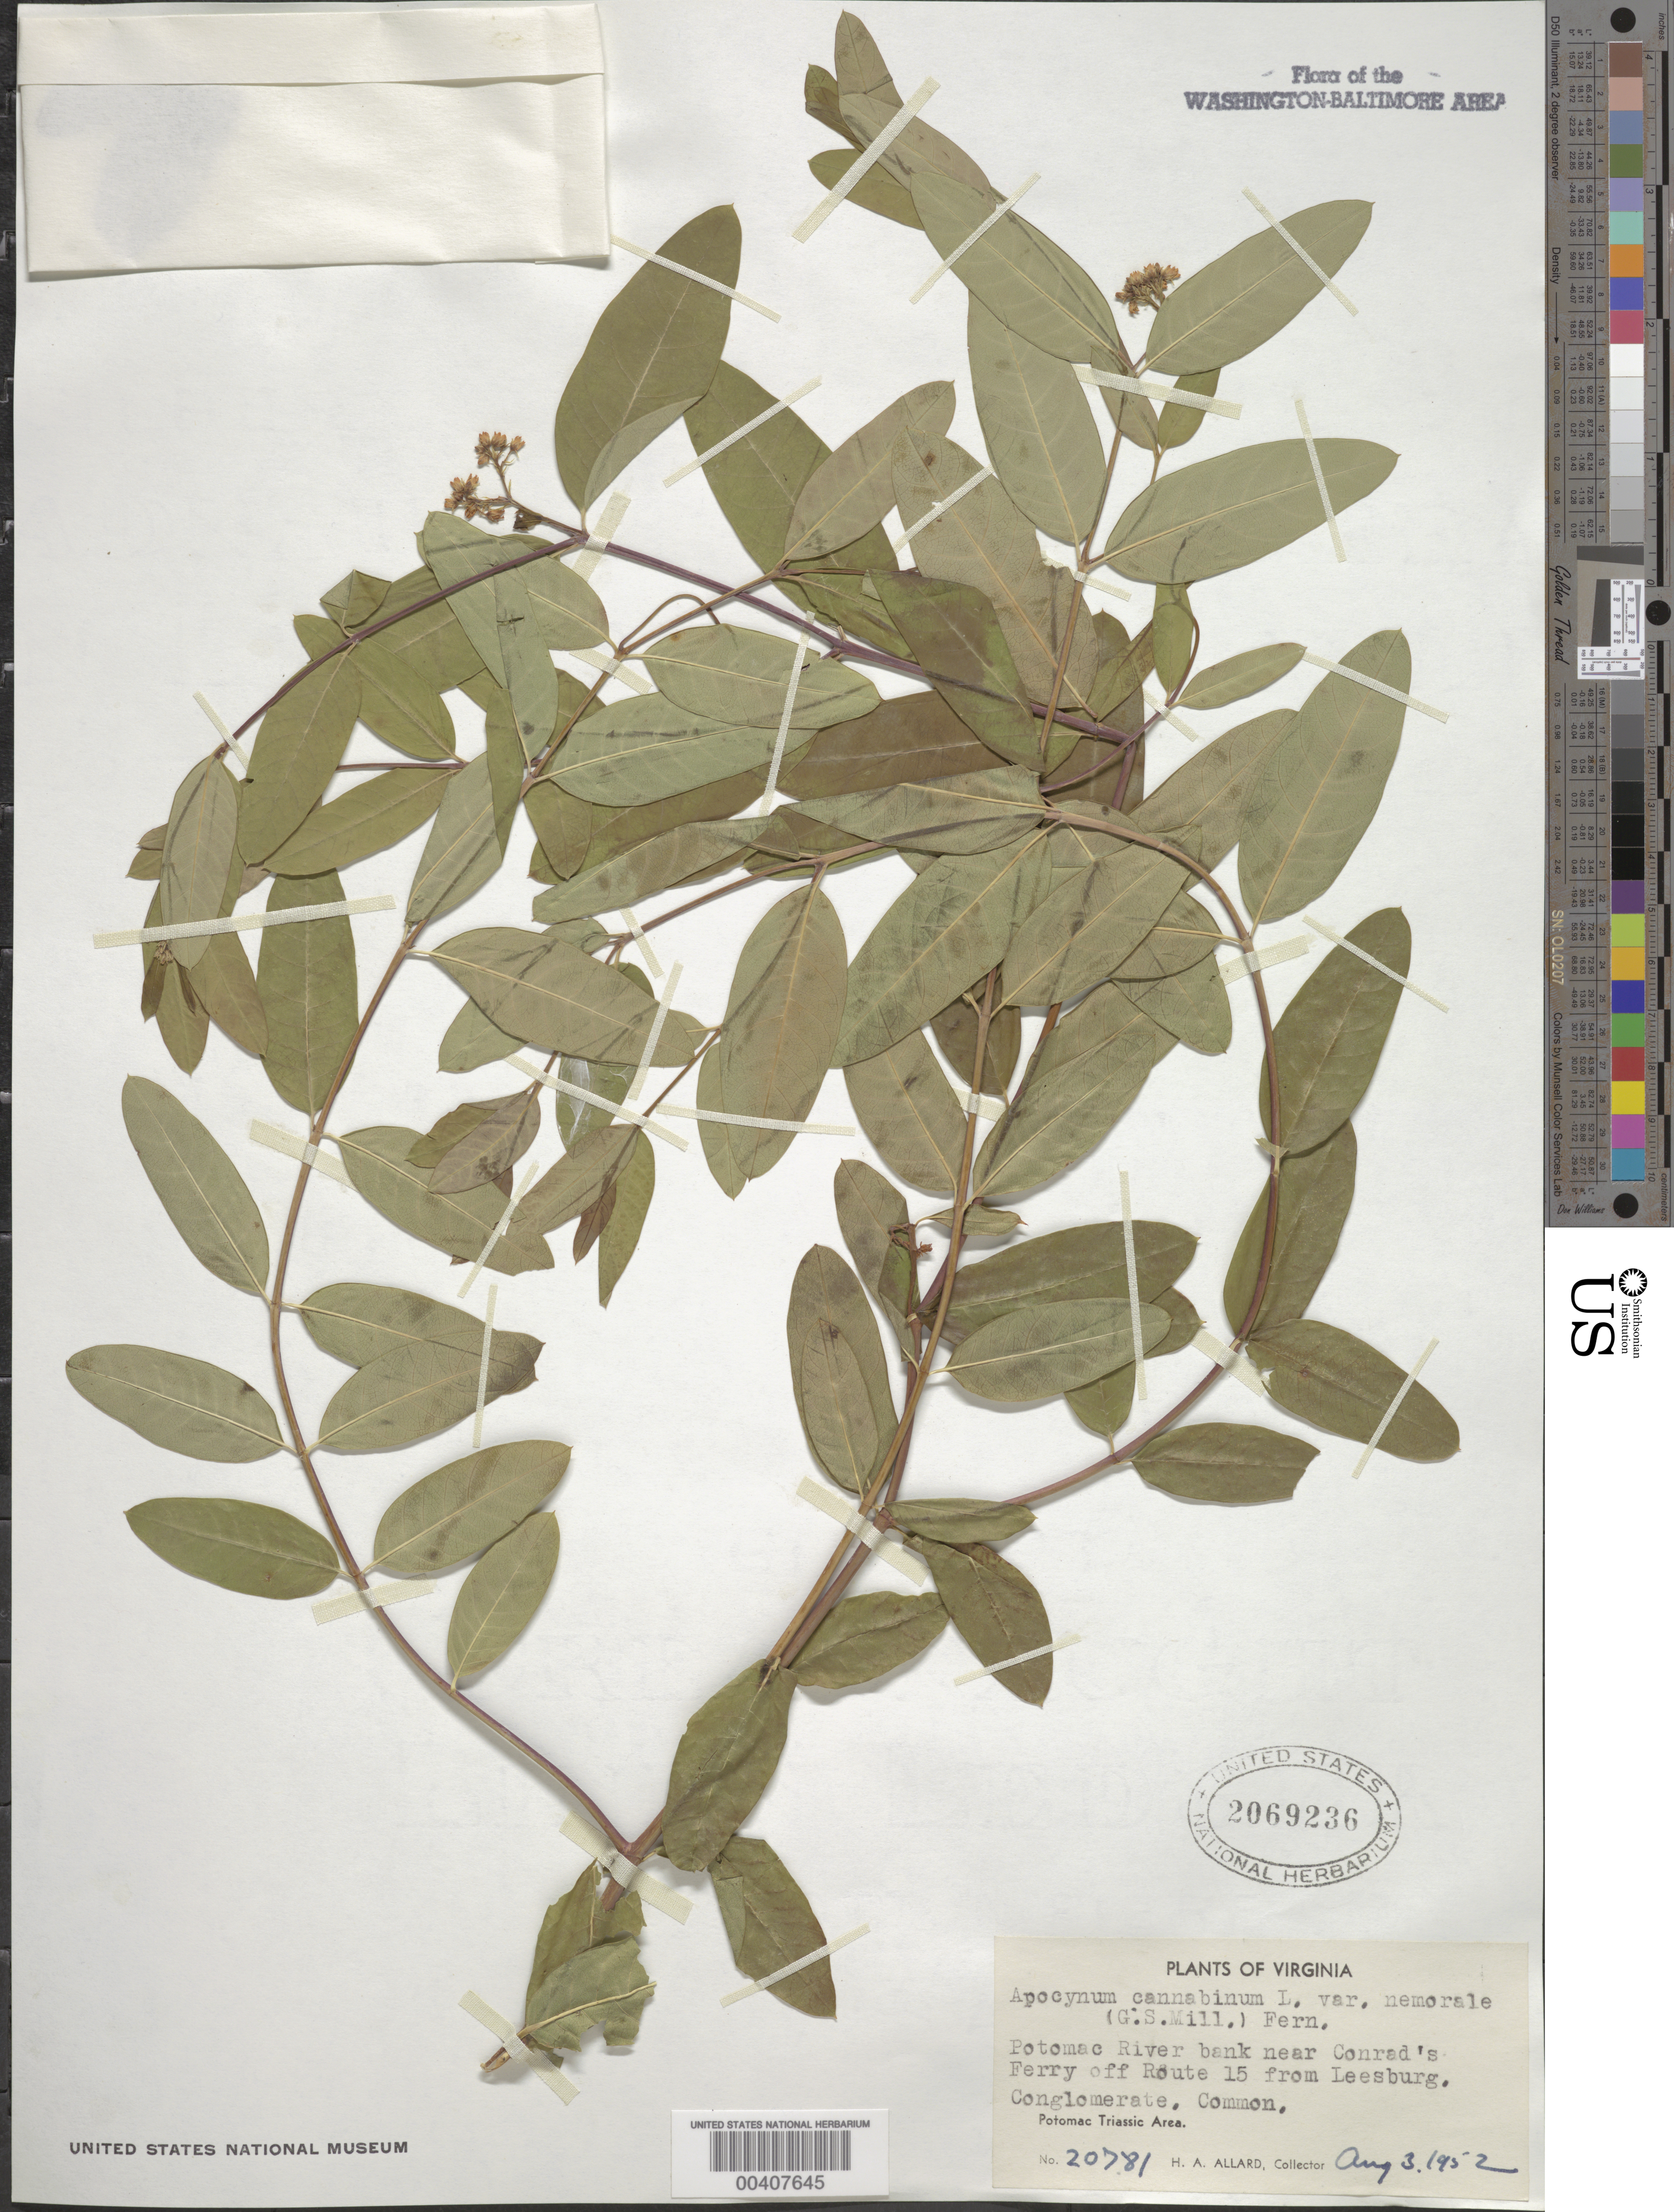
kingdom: Plantae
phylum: Tracheophyta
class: Magnoliopsida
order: Gentianales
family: Apocynaceae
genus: Apocynum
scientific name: Apocynum cannabinum var. nemorale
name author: (G.S. Mill.) Fernald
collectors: H. A. Allard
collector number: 20781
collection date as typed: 03 Aug 1952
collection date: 1952-08-03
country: United States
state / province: Virginia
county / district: Loudoun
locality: Potomac River near Conrads Ferry off Route 15 from Leesburg C. & O. Canal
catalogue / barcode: US 2069236